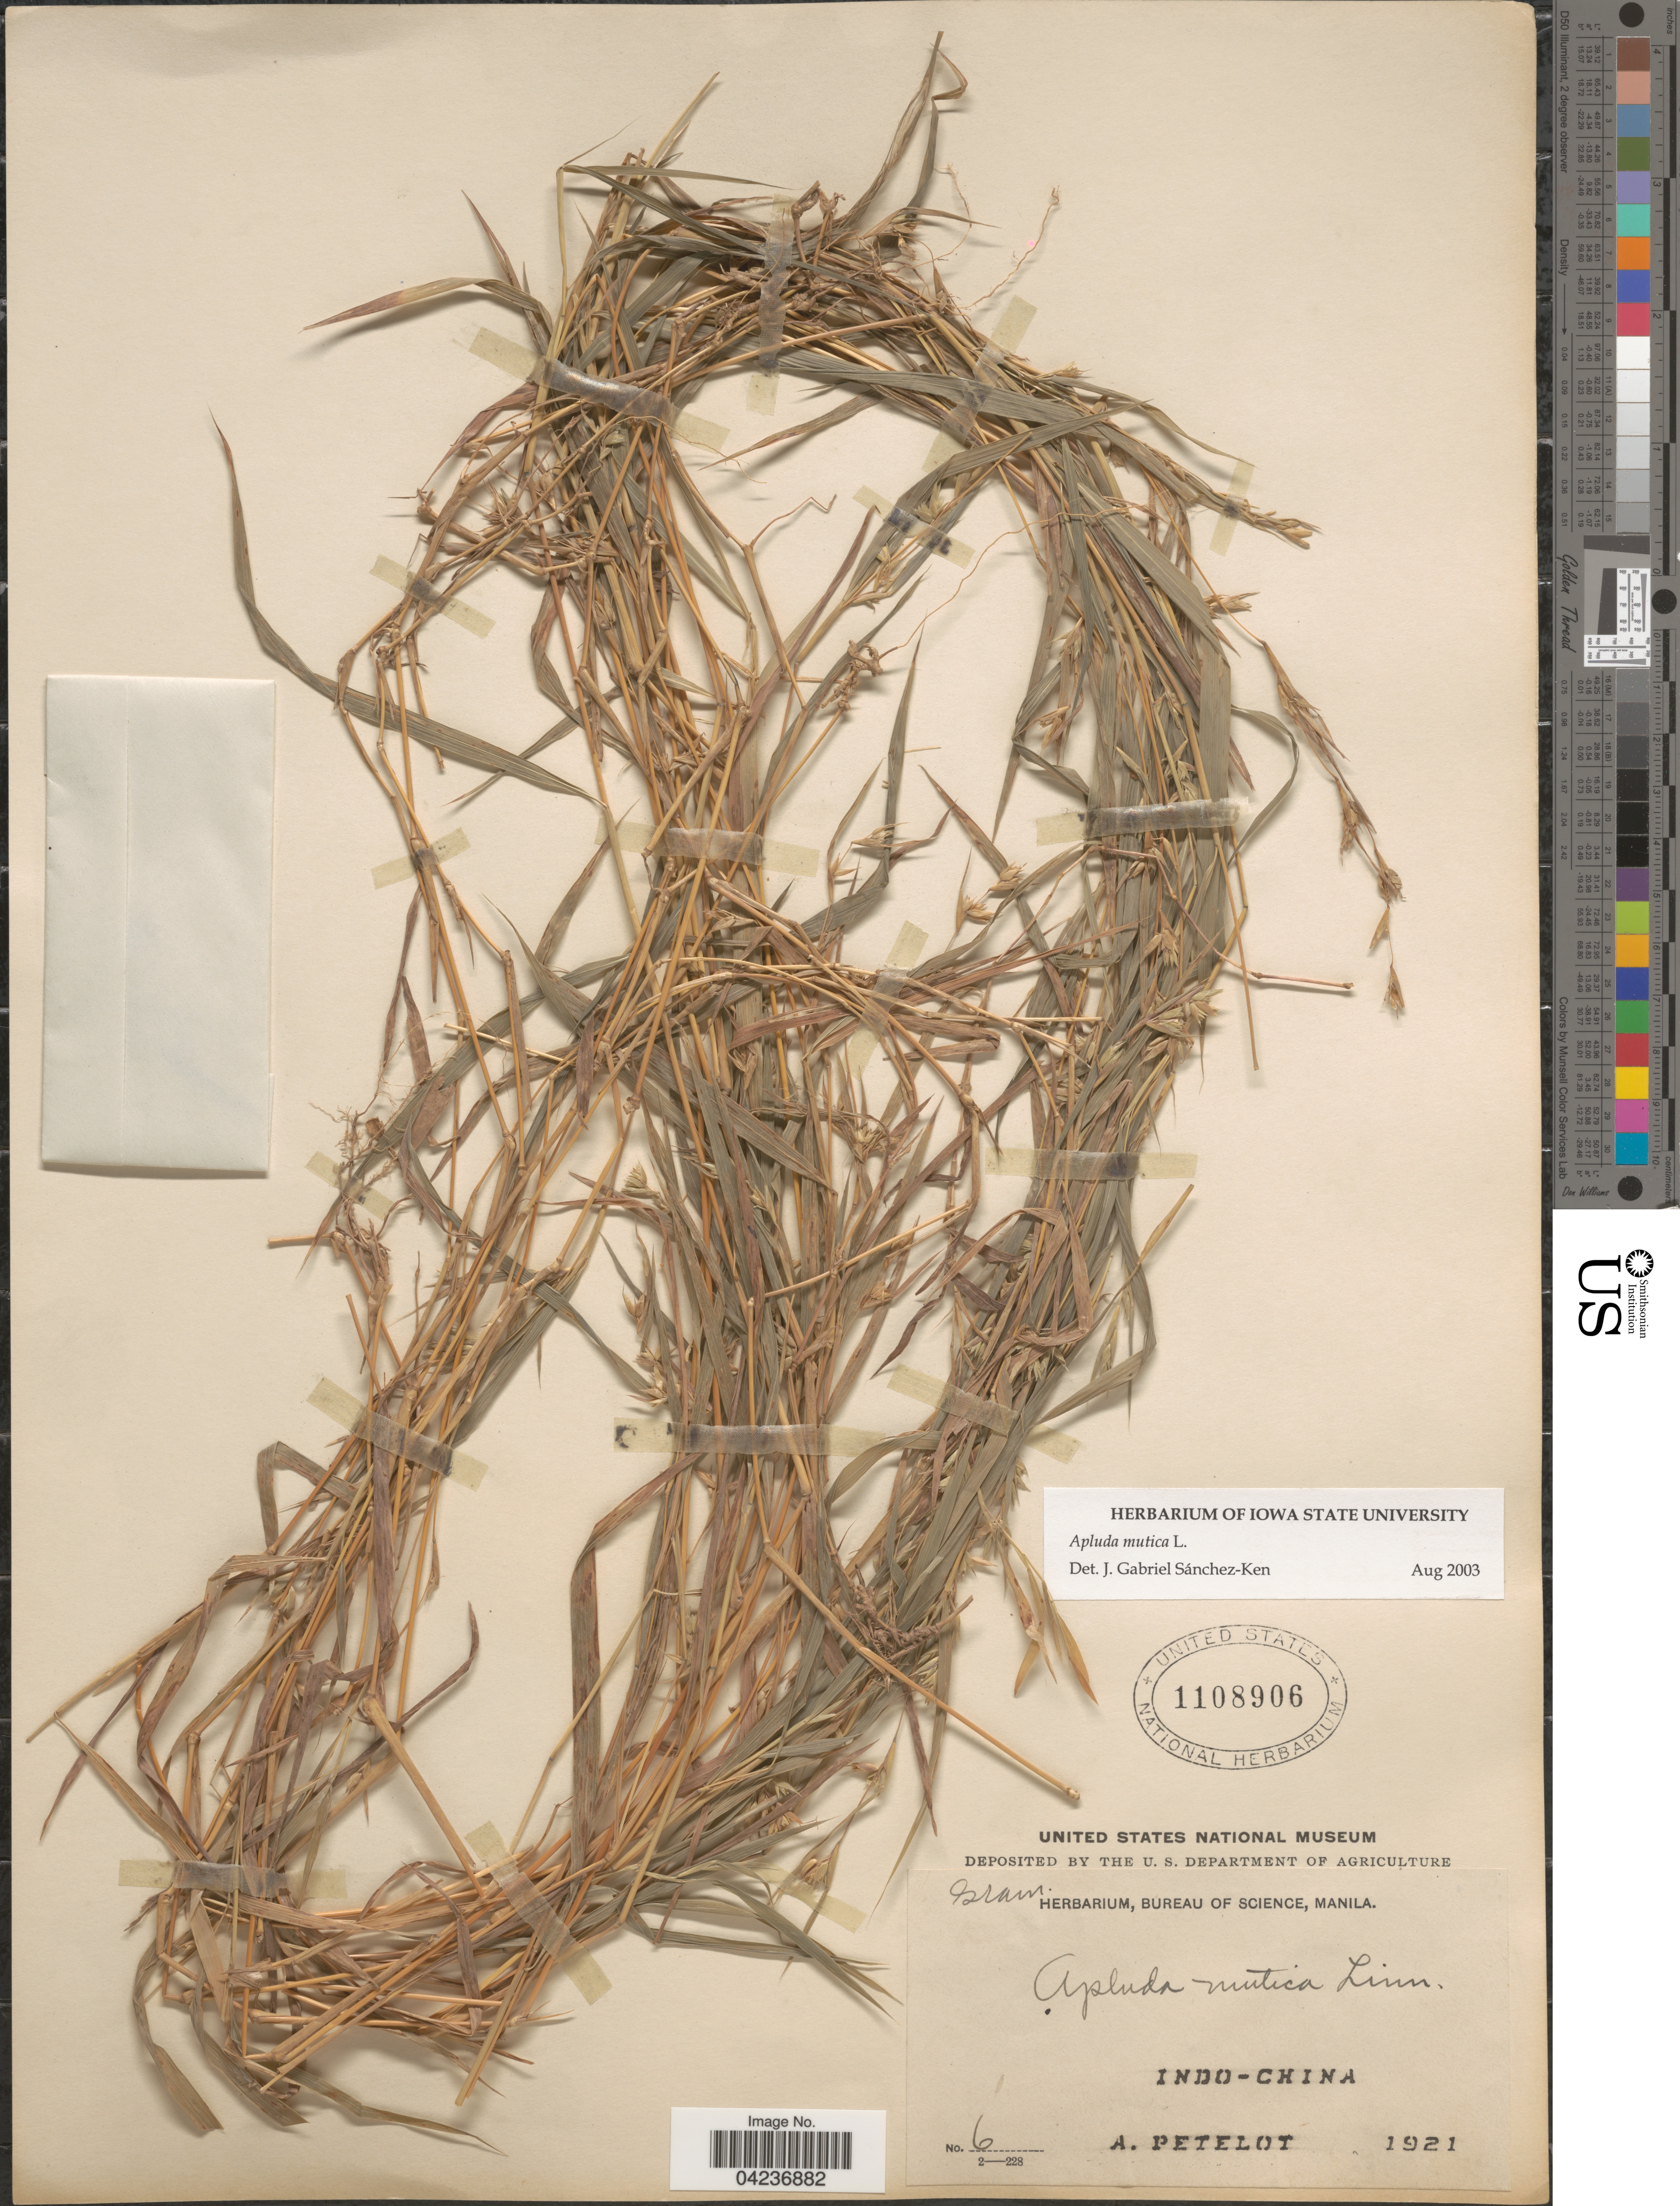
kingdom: Plantae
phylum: Tracheophyta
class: Liliopsida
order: Poales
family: Poaceae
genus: Apluda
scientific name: Apluda mutica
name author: L.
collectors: A. Petelot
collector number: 6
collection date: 1921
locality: Indo-china.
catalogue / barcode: US 1108906